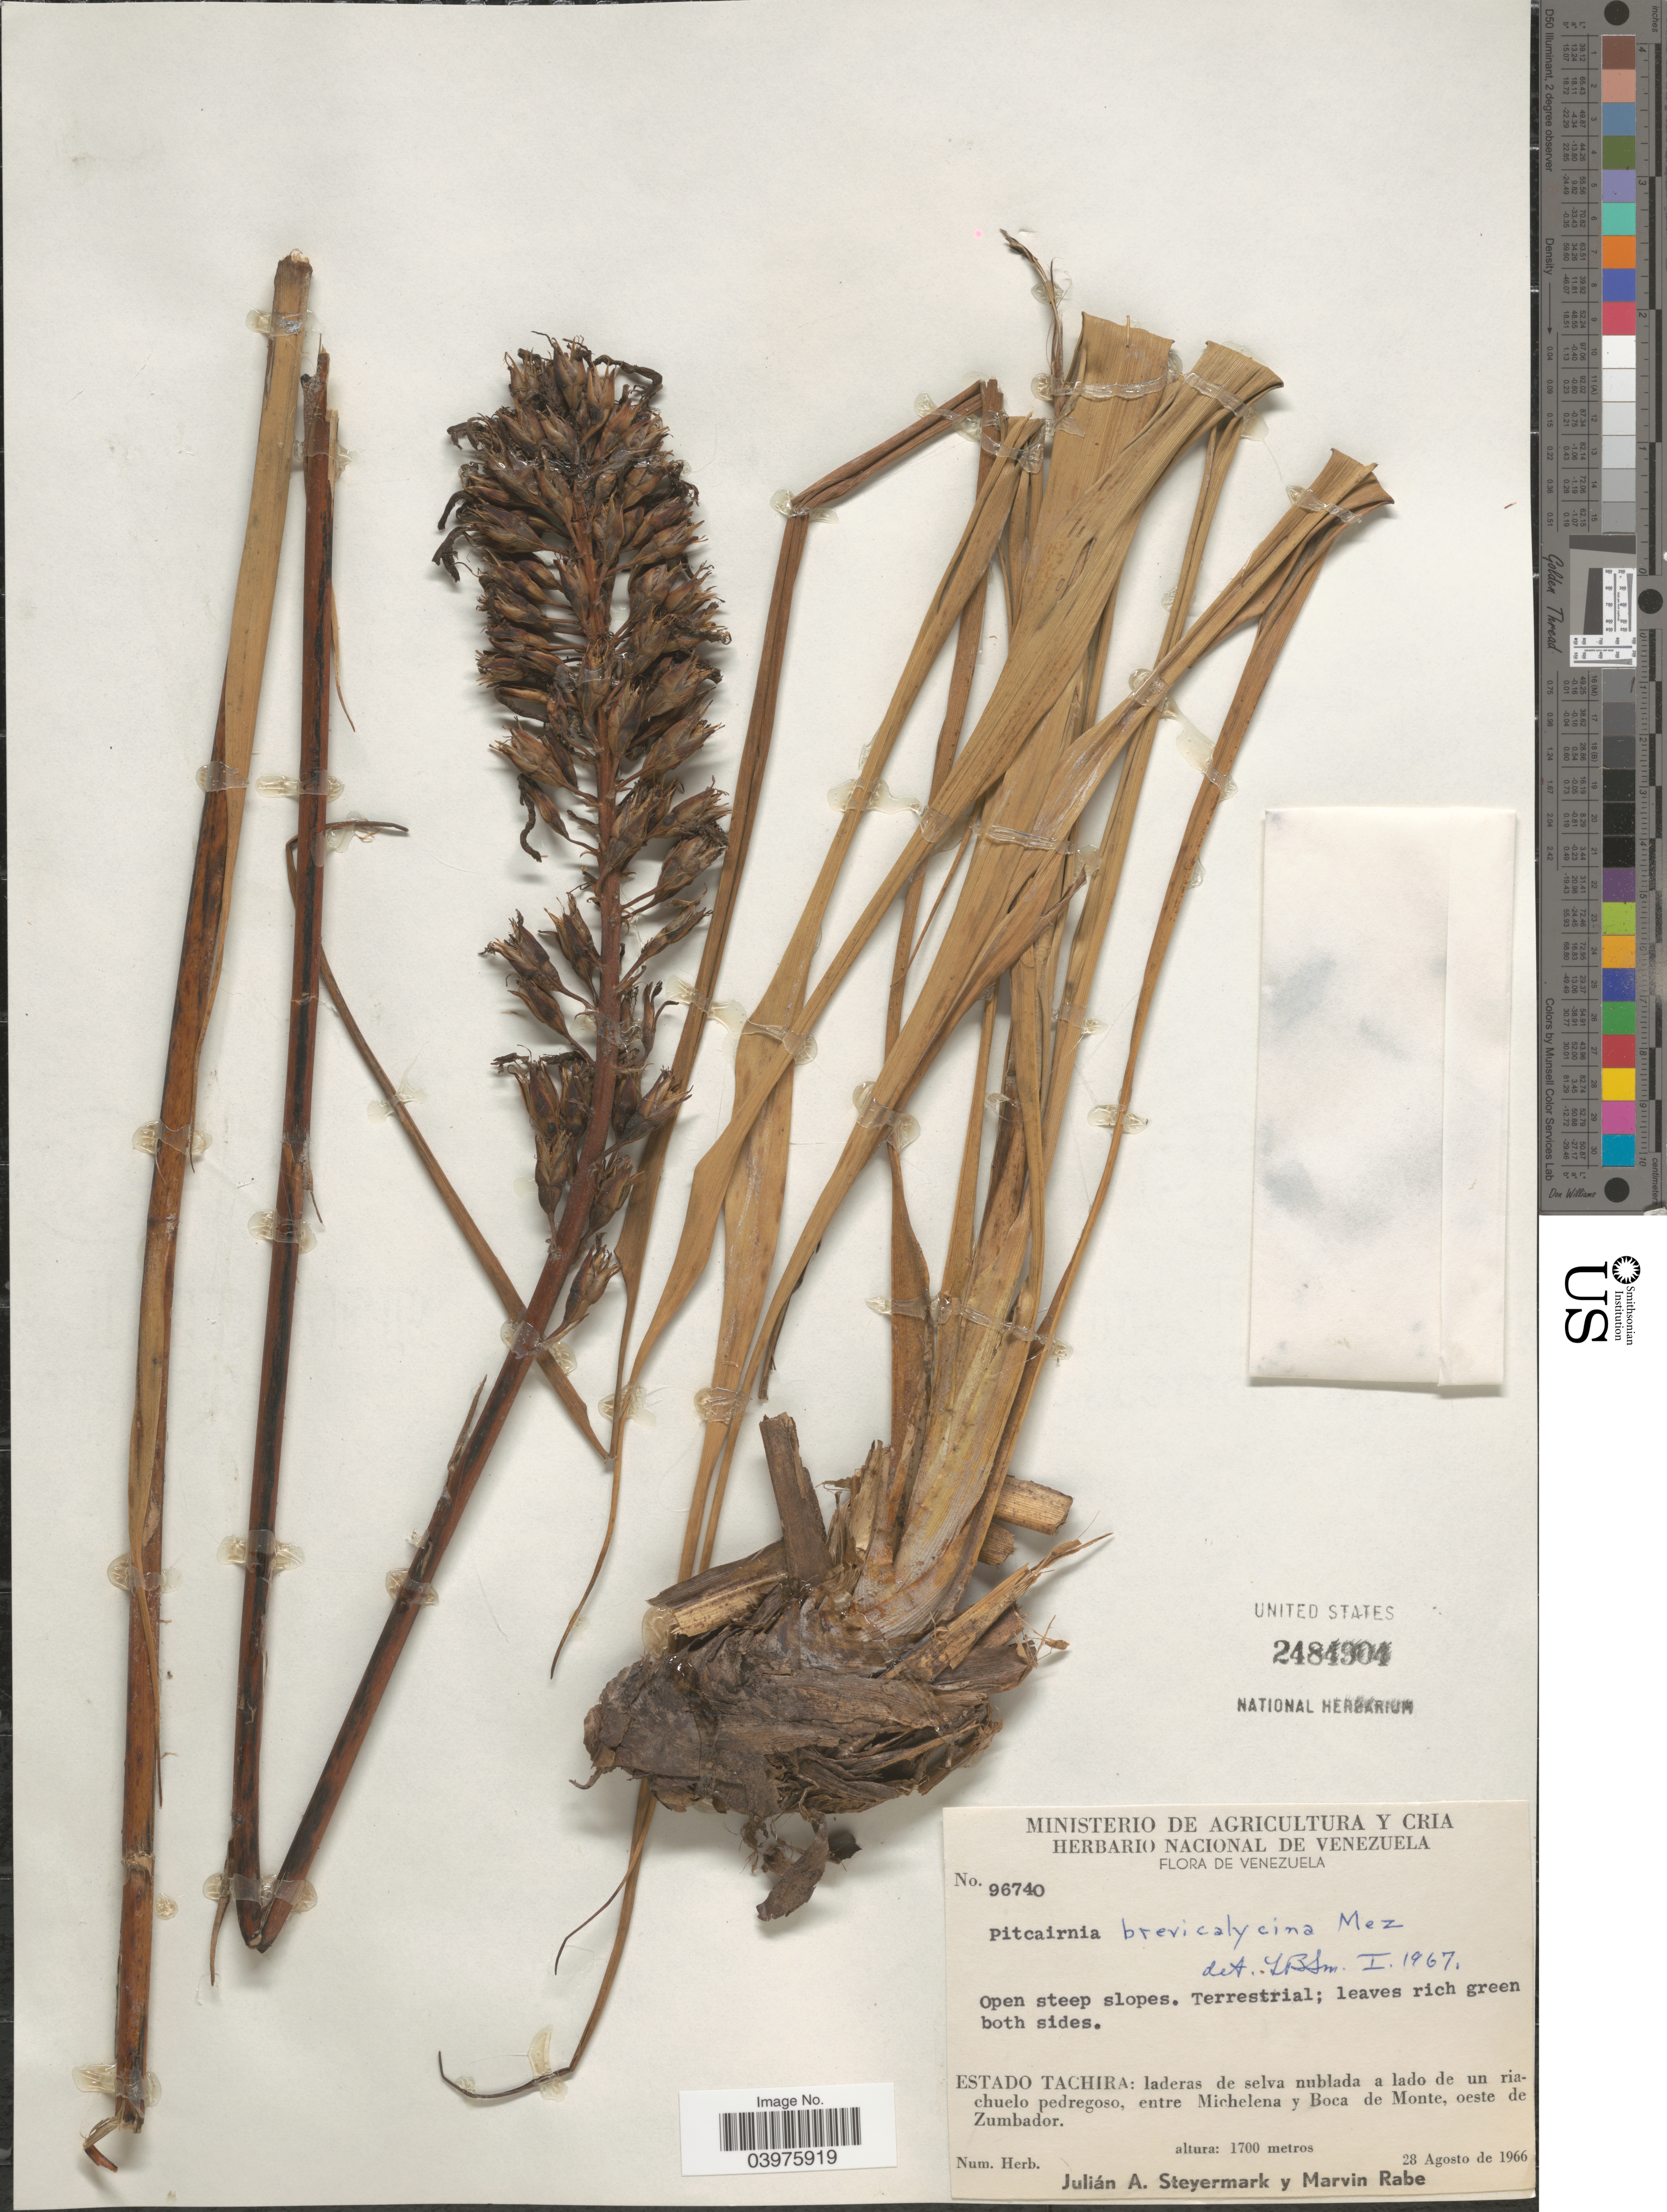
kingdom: Plantae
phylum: Tracheophyta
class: Liliopsida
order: Poales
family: Bromeliaceae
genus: Pitcairnia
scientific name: Pitcairnia brevicalycina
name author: Mez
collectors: J. Steyermark & M. Rabe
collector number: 96740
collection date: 1966-08-28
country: Venezuela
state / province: Tachira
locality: Laderas de selva nublada a lado de un riachuelo pedregoso, entre Michelena y Boca de Monte, oeste de Zumbador.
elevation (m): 1700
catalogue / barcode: US 2484904